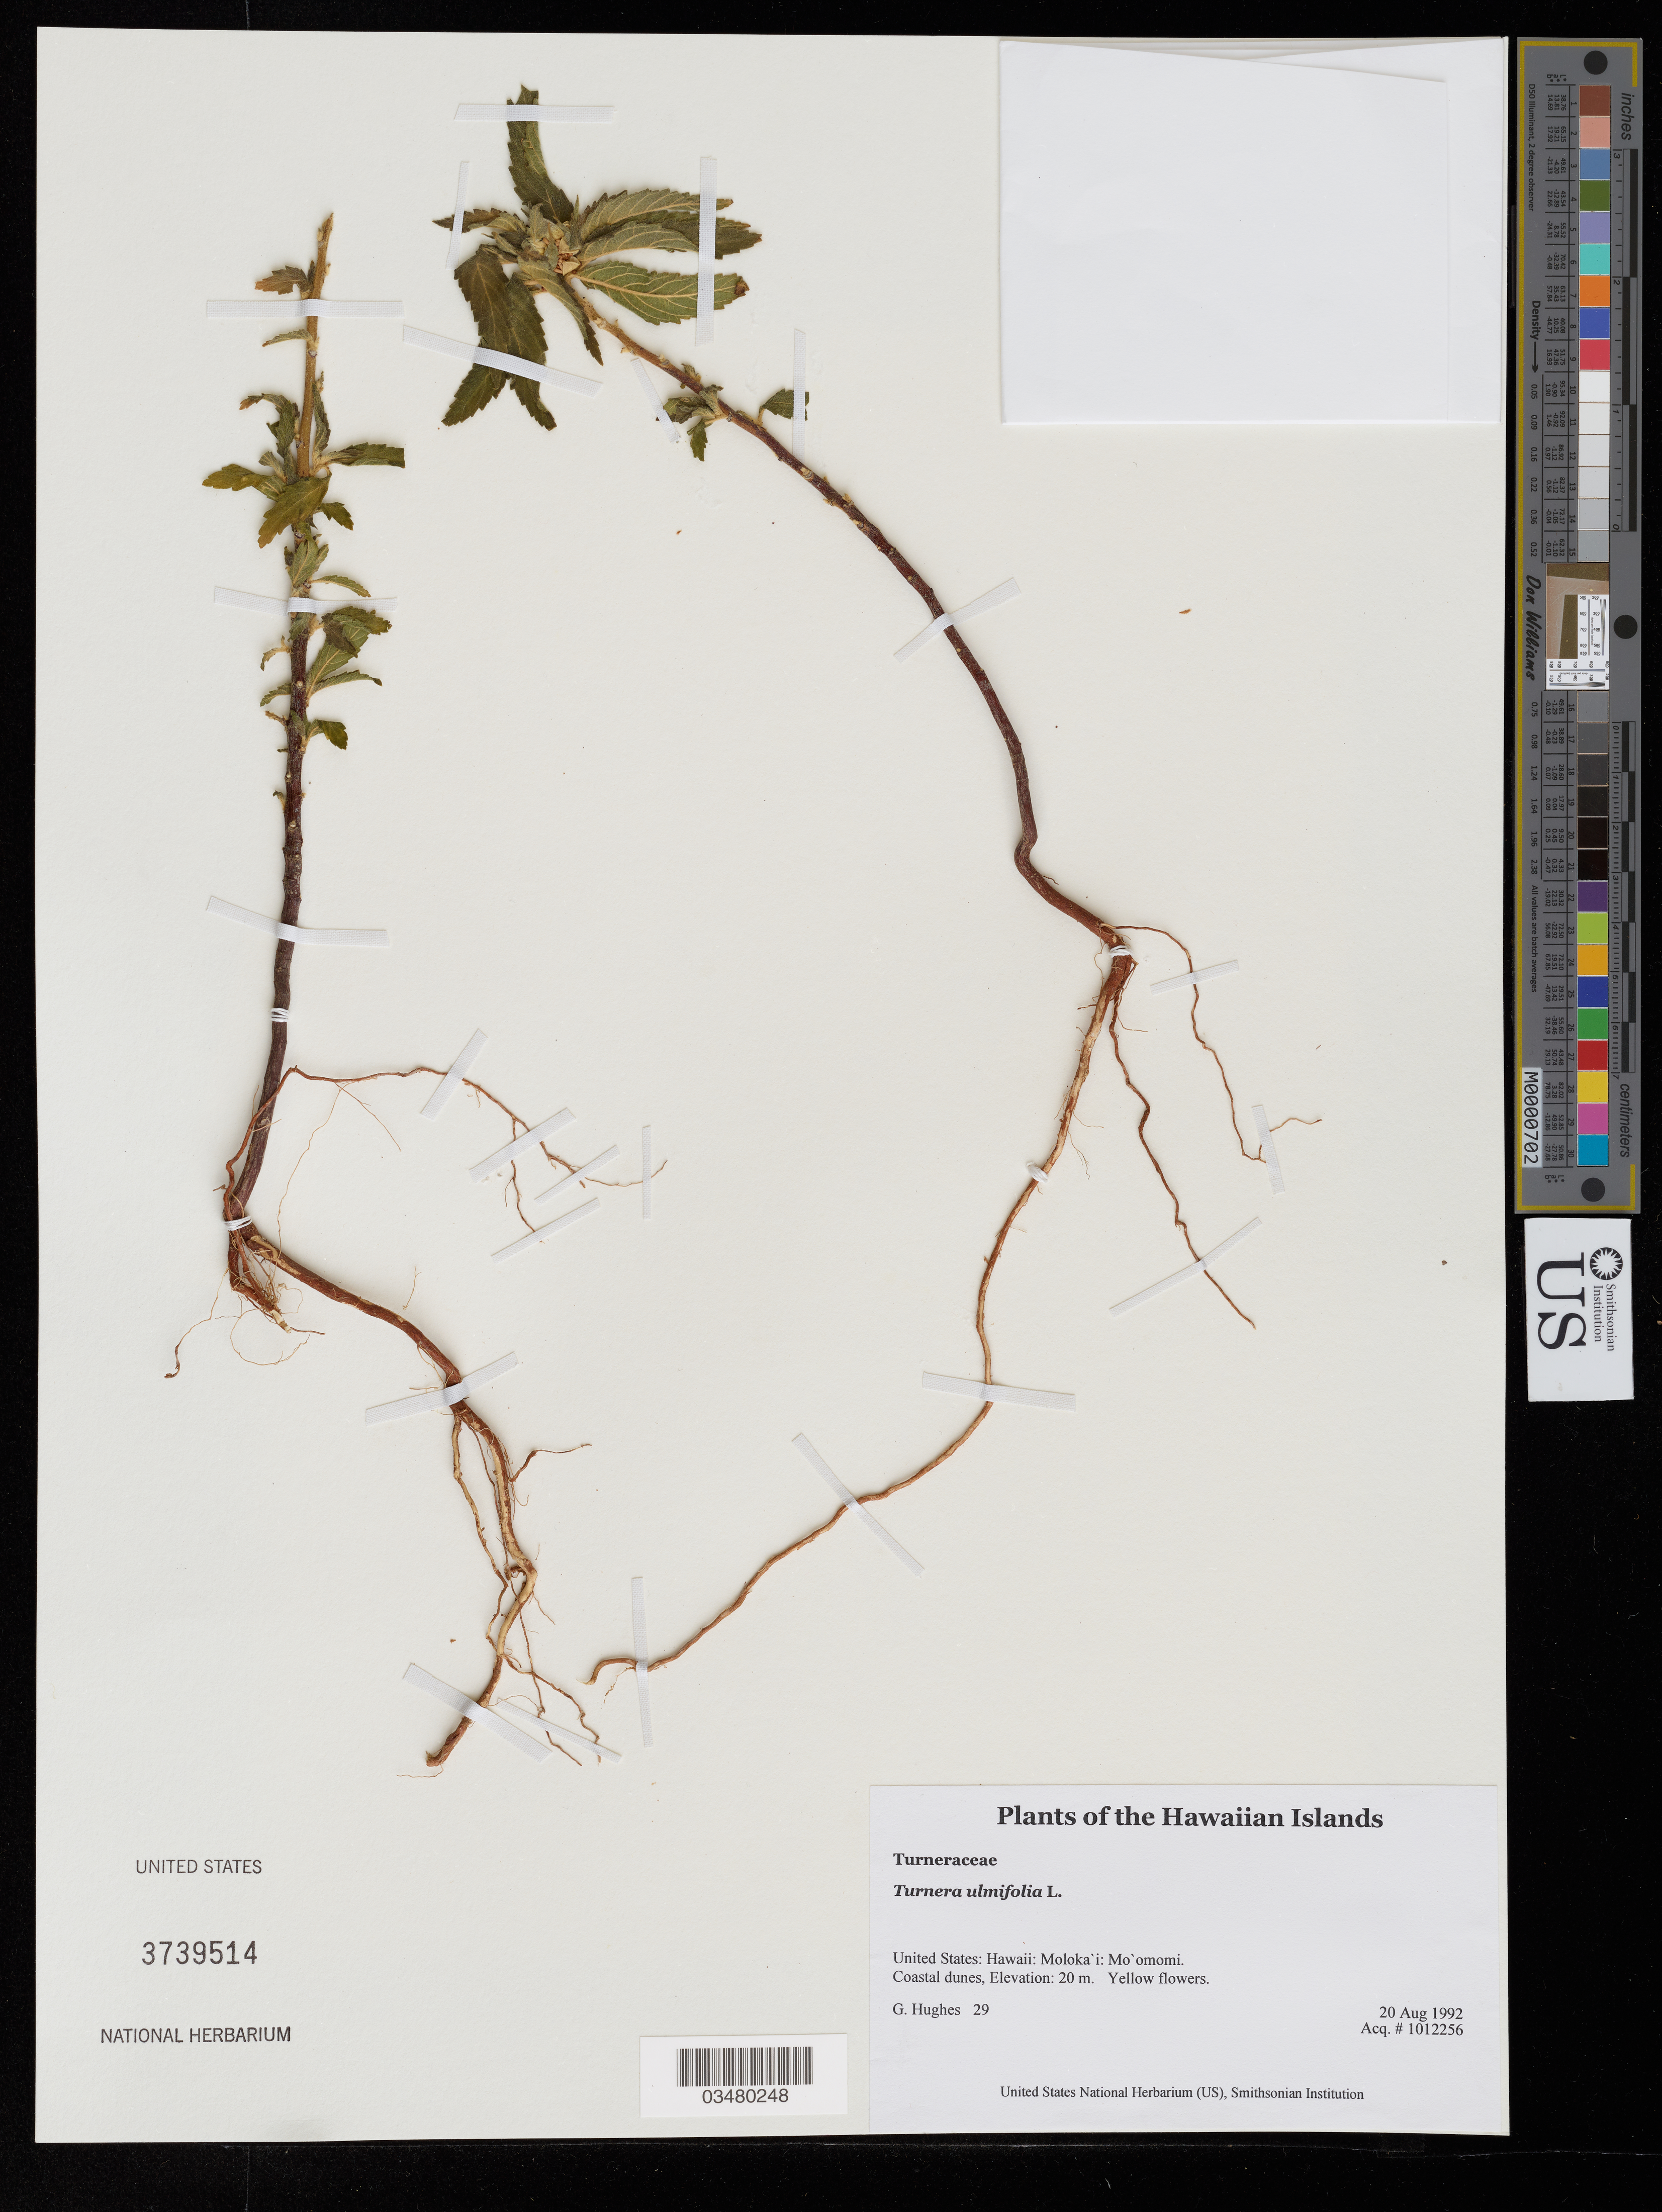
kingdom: Plantae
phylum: Tracheophyta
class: Magnoliopsida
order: Malpighiales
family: Turneraceae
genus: Turnera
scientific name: Turnera ulmifolia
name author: L.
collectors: G. Hughes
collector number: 29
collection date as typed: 8-20-92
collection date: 1992-08-20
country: United States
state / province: Hawaii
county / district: Maui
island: Moloka'i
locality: Mo'omomi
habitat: Coastal dunes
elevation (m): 20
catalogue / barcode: US 3739514